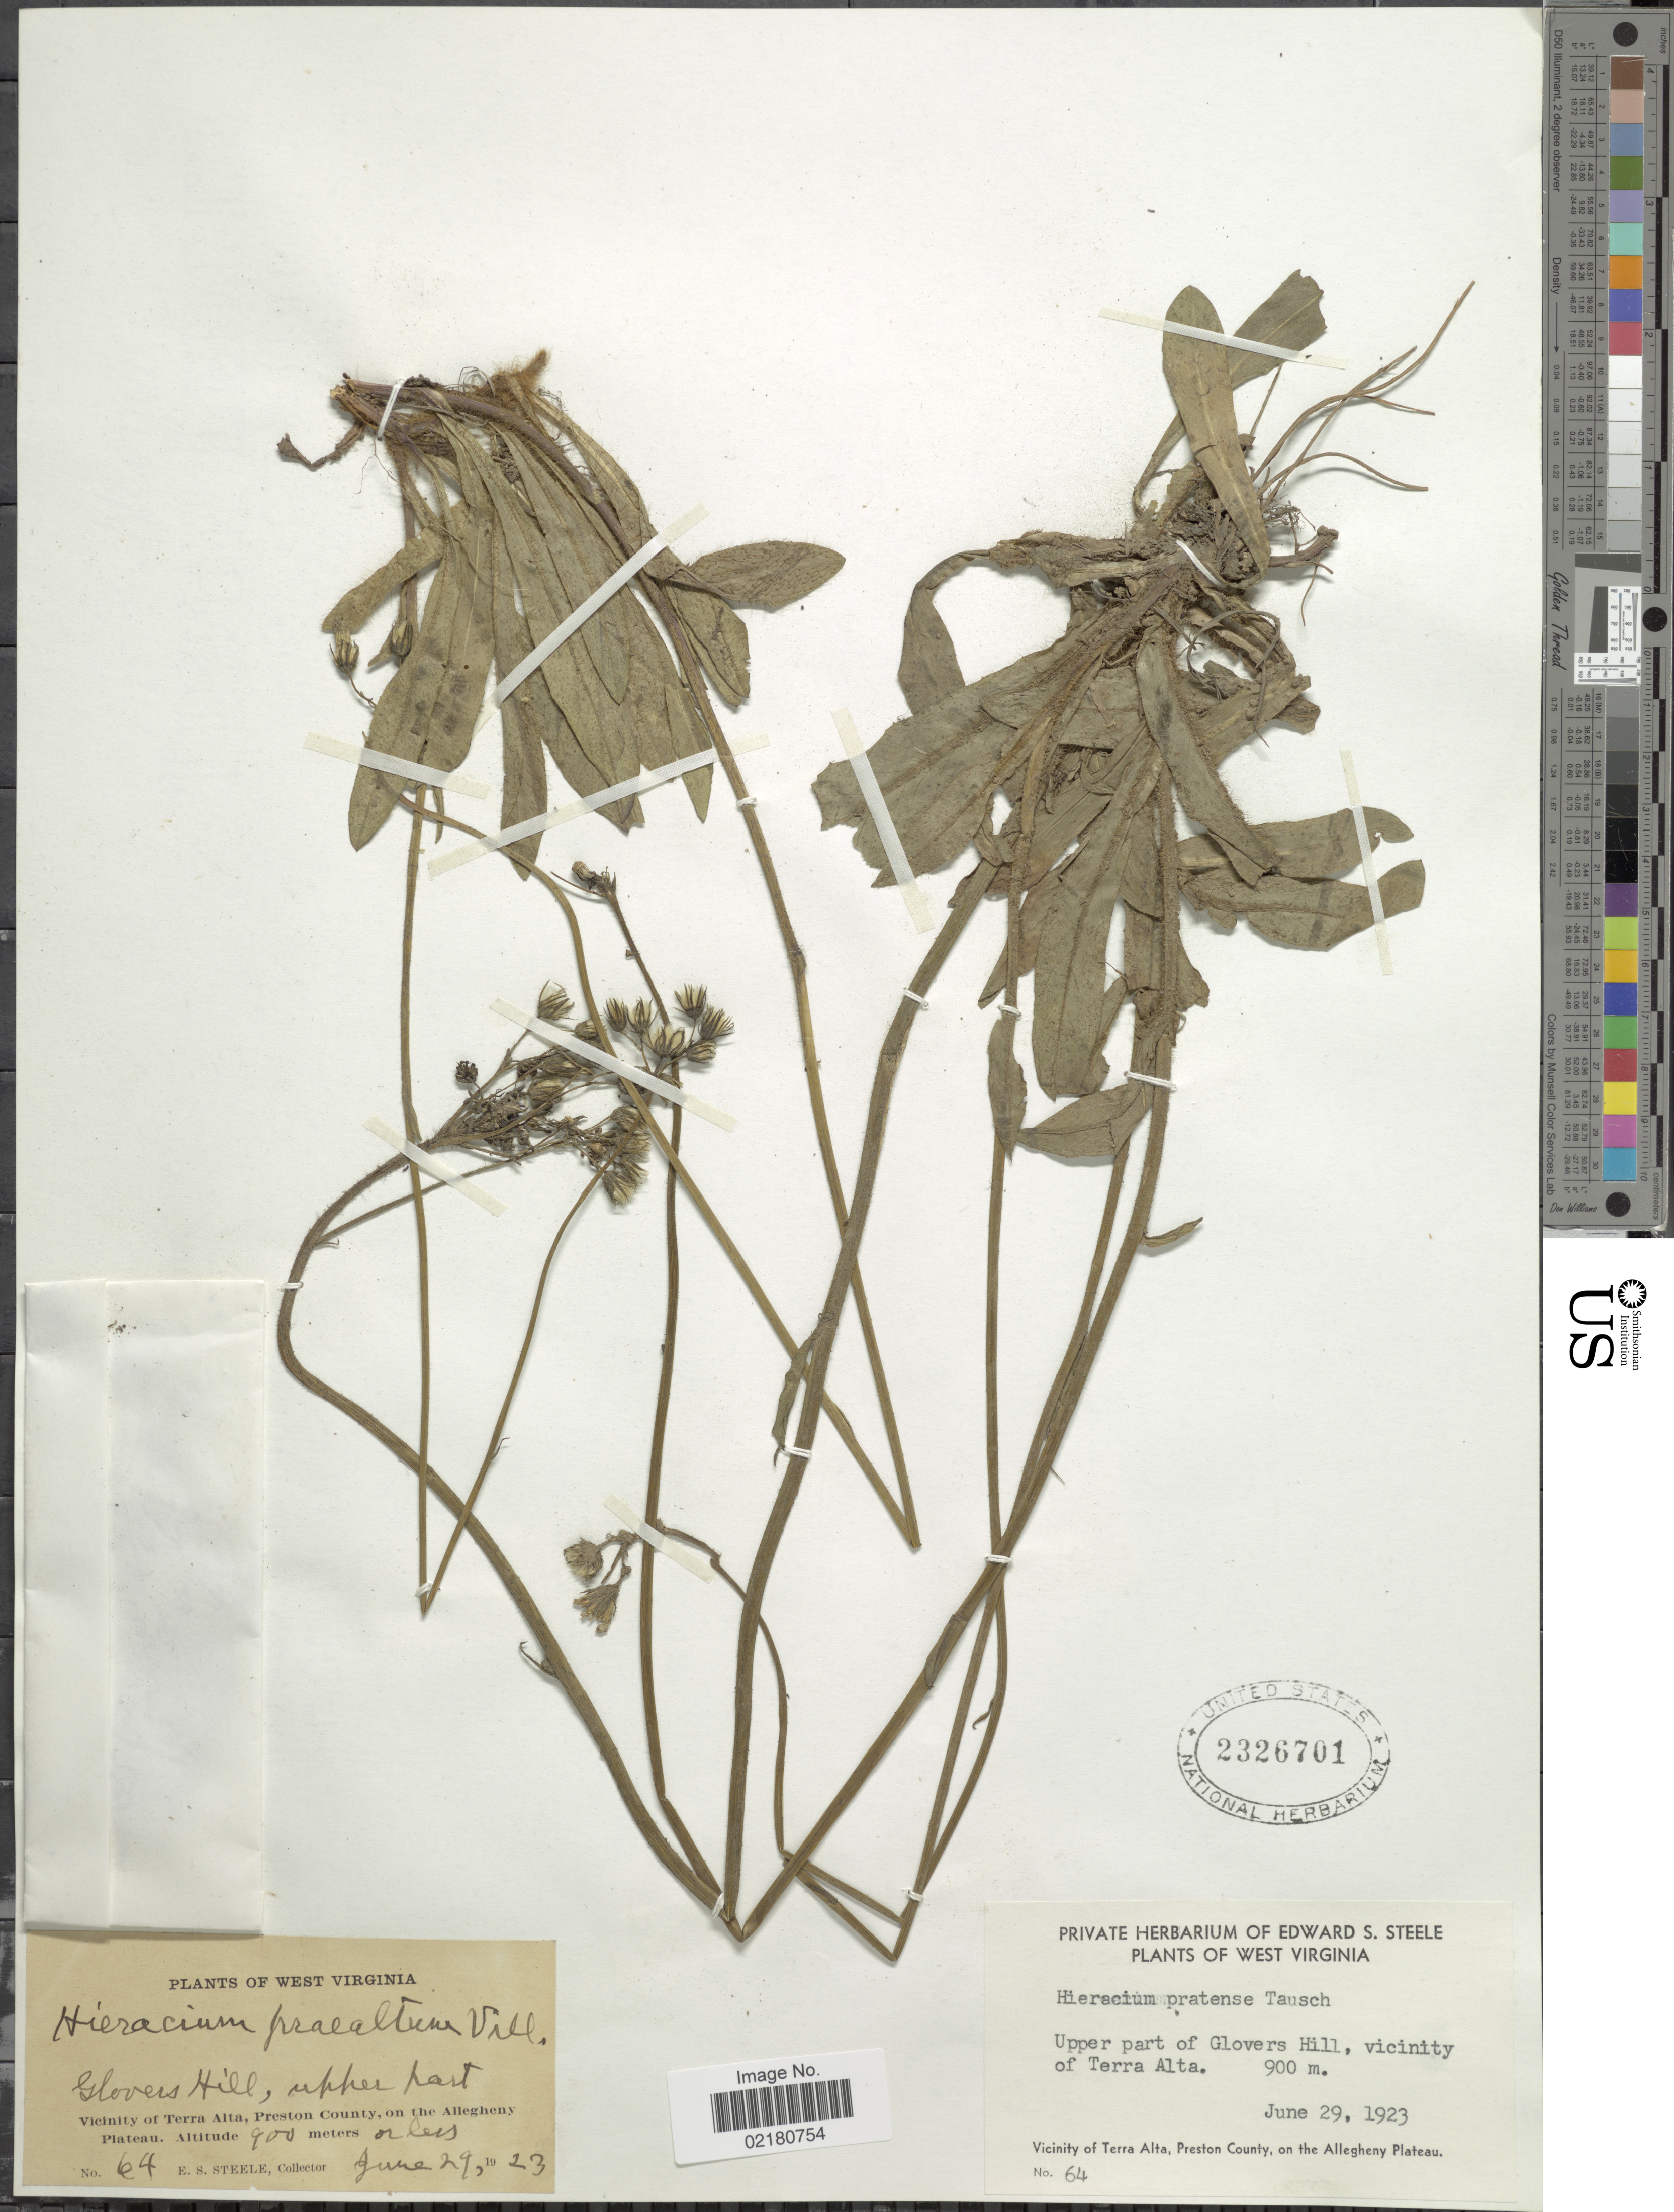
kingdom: Plantae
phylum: Tracheophyta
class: Magnoliopsida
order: Asterales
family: Asteraceae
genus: Pilosella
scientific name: Pilosella caespitosa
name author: (Dumort.) P. D. Sell & C. West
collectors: E. Steele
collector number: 64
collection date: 1923-06-29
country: United States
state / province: West Virginia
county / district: Preston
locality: Upper part of Glovers hill, Vicinity of Terra Alta, Preston County, on the Allegheny Plateau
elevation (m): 900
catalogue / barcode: US 2326701